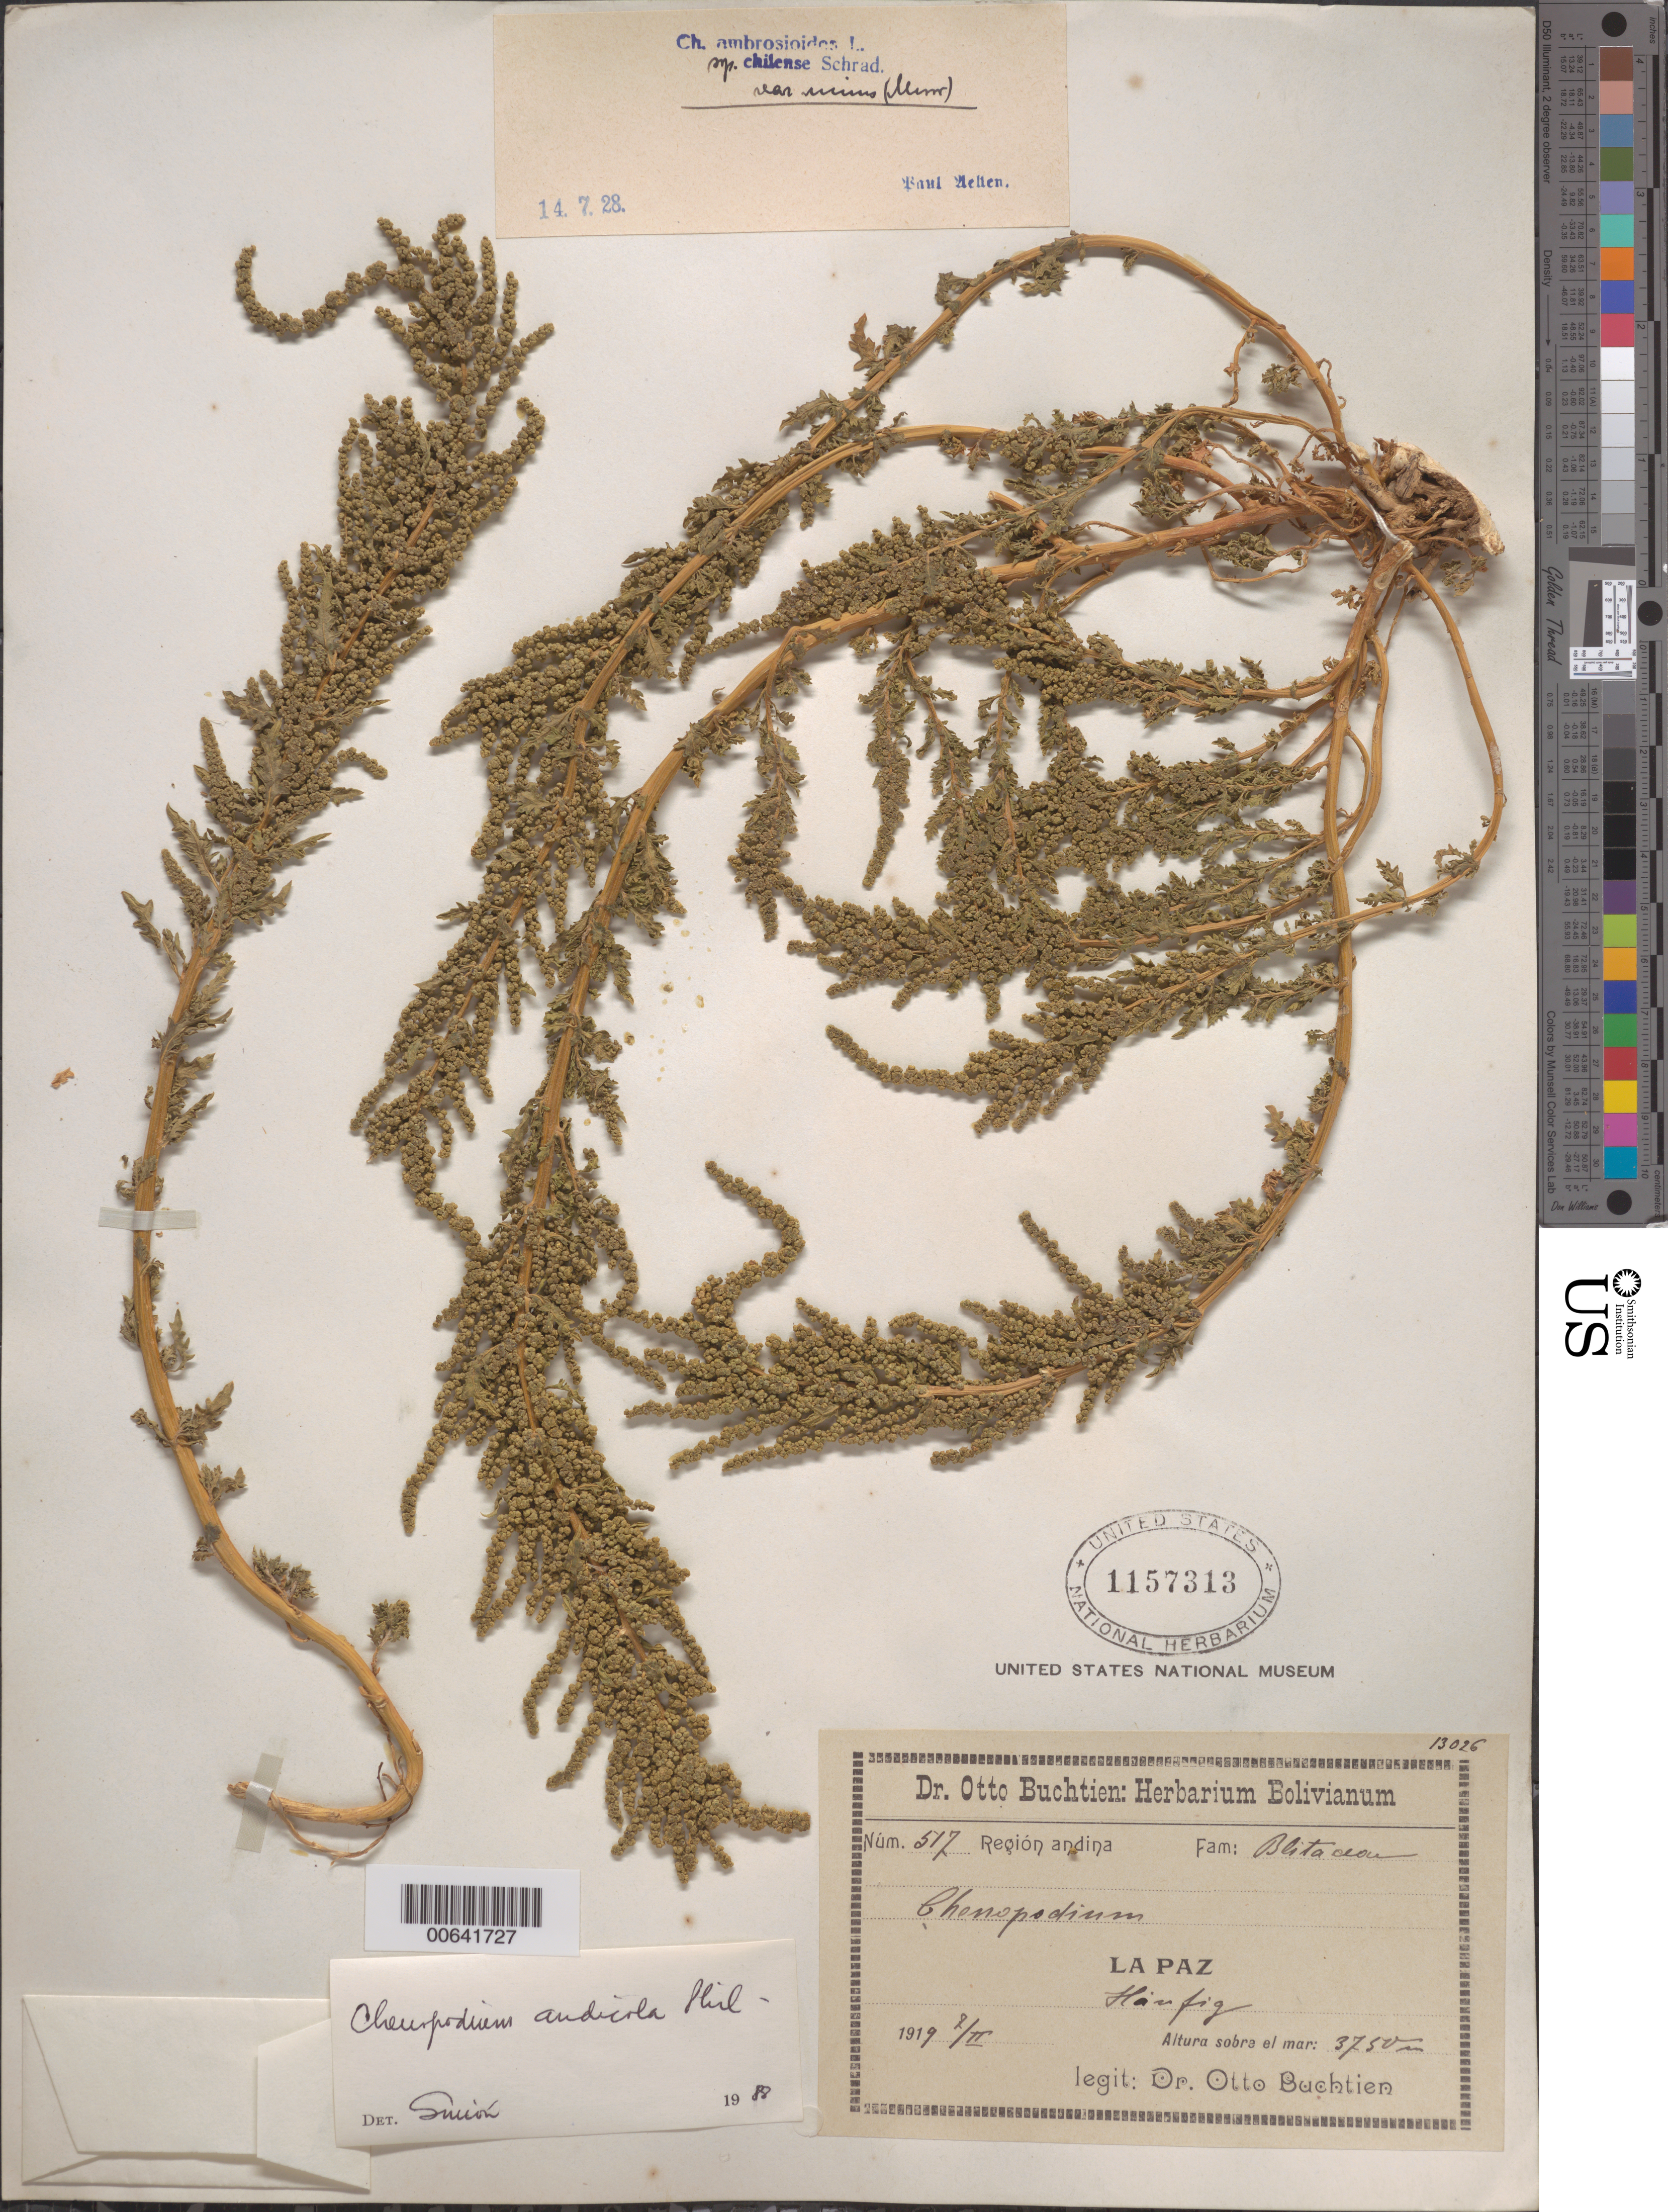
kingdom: Plantae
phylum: Tracheophyta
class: Magnoliopsida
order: Caryophyllales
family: Amaranthaceae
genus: Chenopodium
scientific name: Chenopodium andicola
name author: (Phil.) Reiche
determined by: Simión, --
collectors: O. Buchtien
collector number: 517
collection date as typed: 02 Feb 1919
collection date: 1919-02-02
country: Bolivia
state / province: La Paz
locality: Llampig ??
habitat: Región andina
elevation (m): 3750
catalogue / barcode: US 1157313